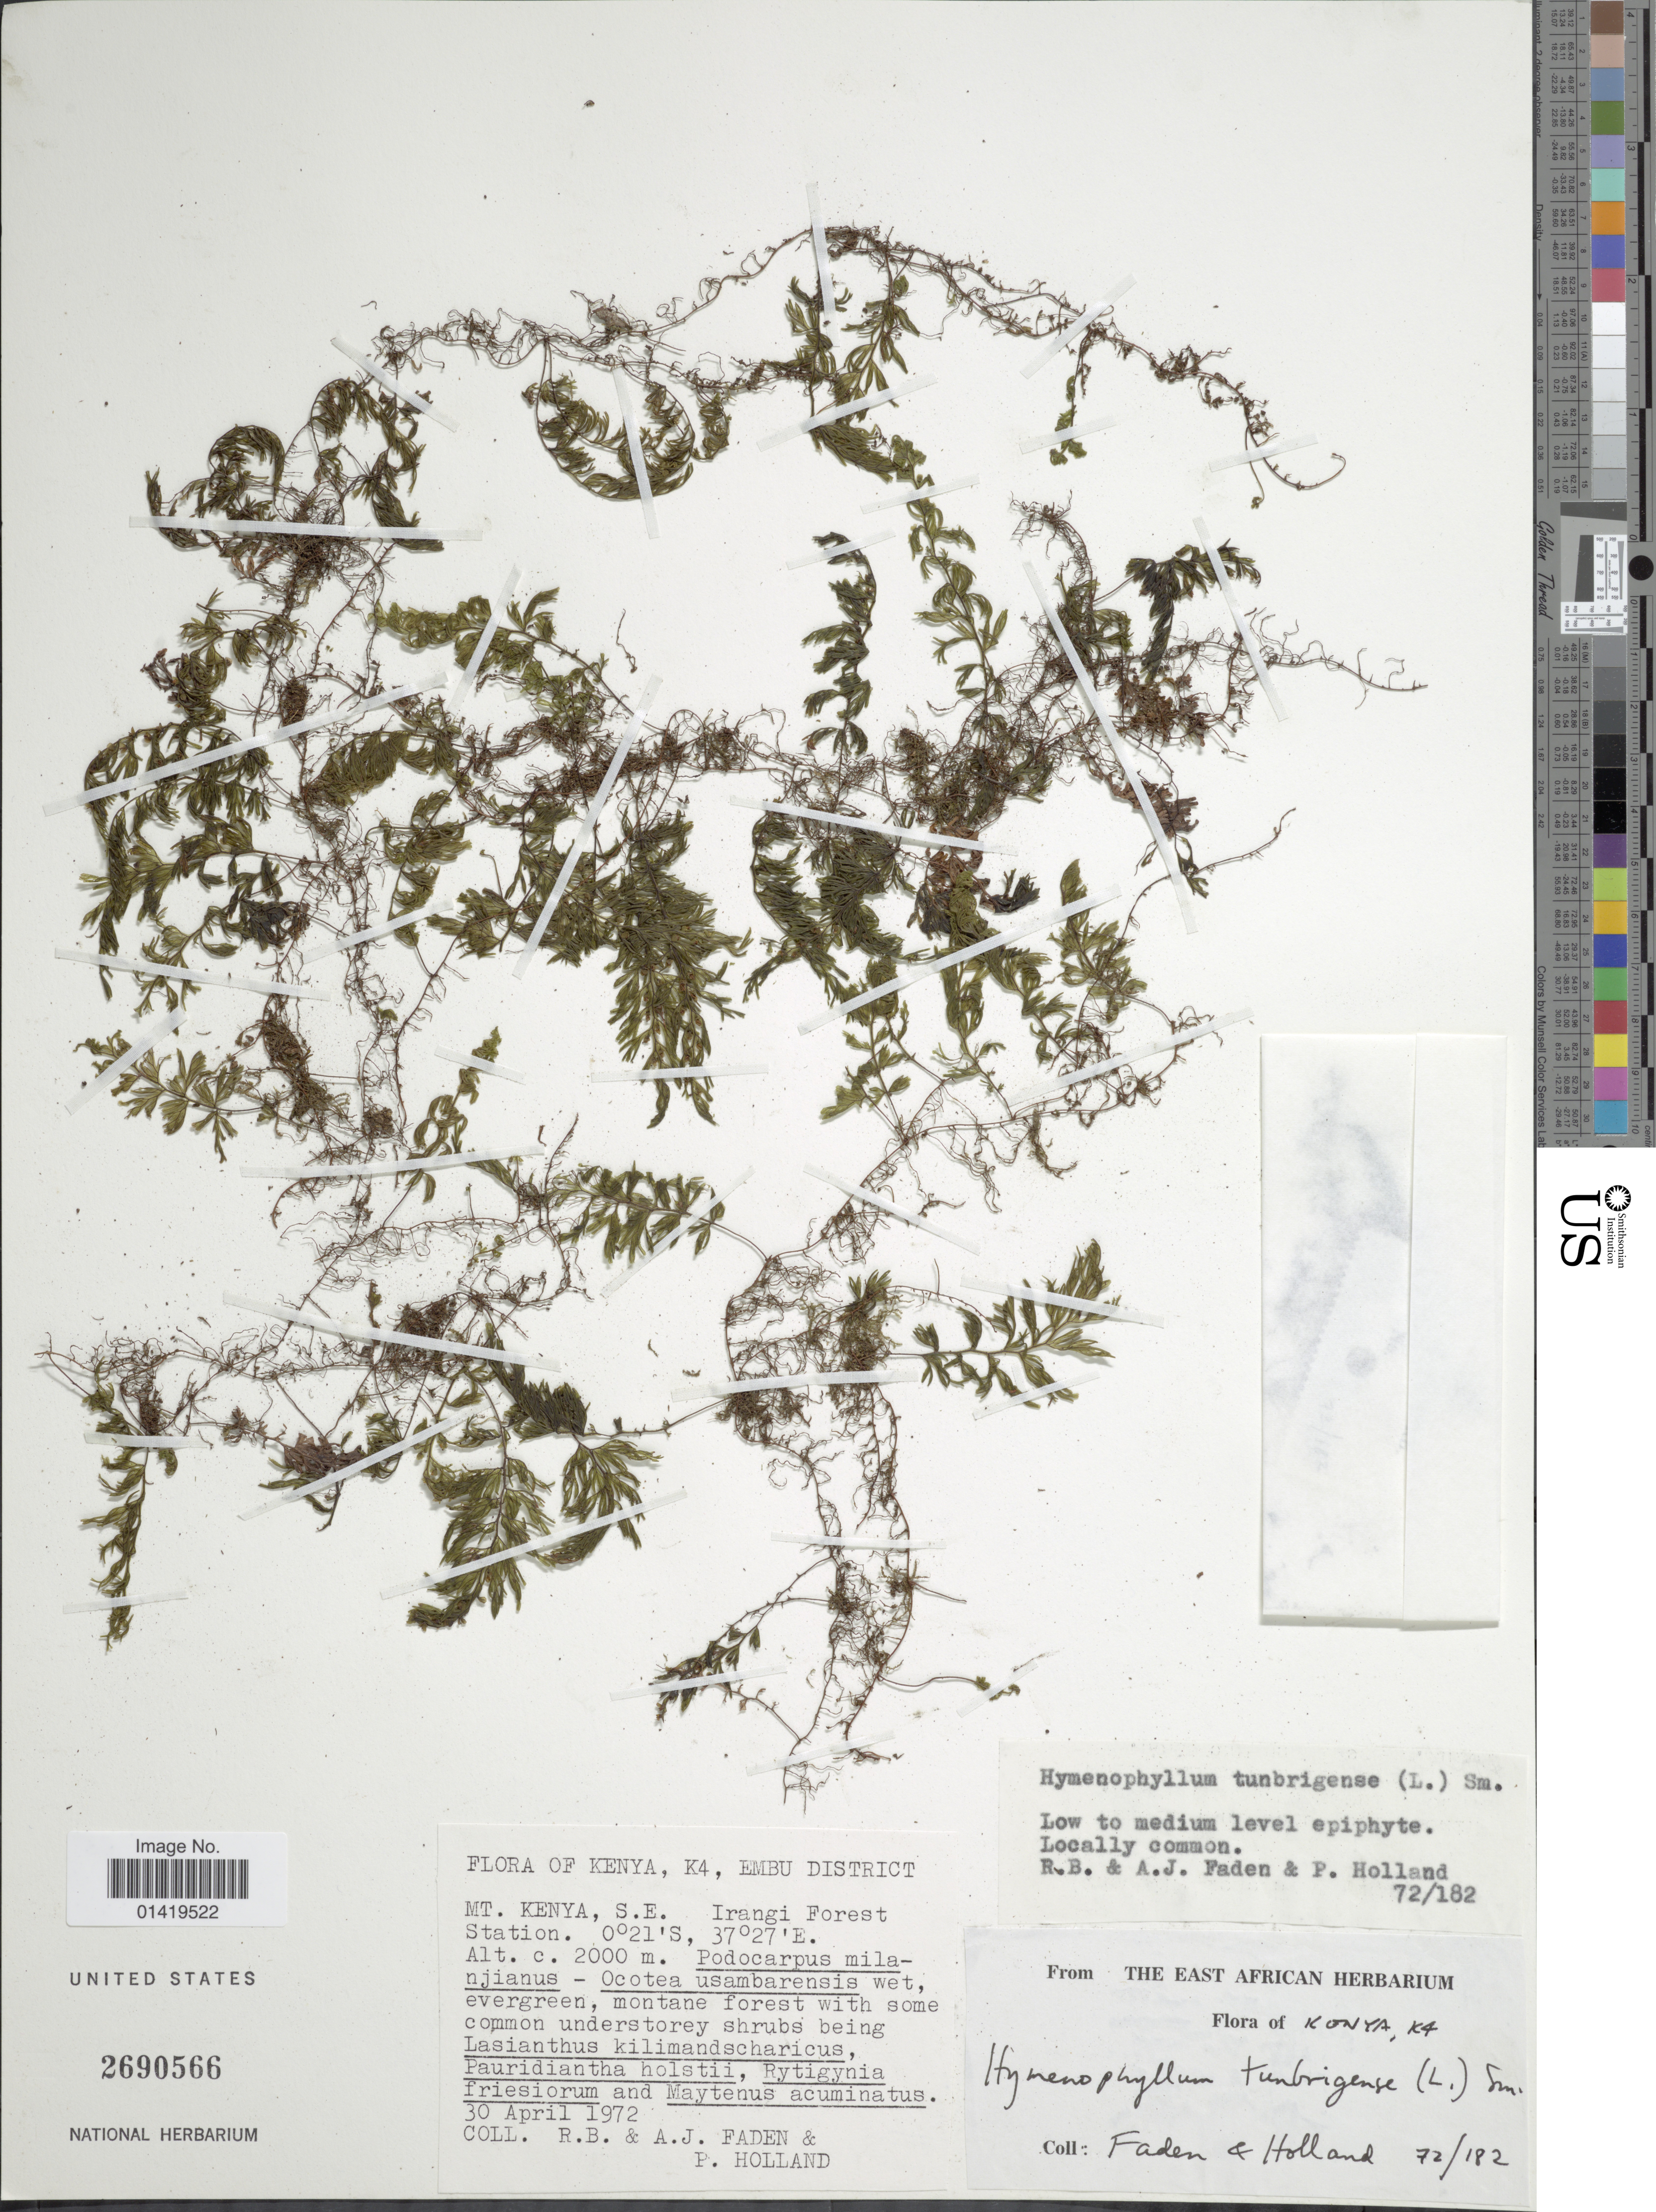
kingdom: Plantae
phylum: Tracheophyta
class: Polypodiopsida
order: Hymenophyllales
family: Hymenophyllaceae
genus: Hymenophyllum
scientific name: Hymenophyllum tunbrigense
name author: (L.) Small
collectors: R. B. Faden, A. J. Faden & P. Holland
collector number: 72/182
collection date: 1972-04-30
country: Kenya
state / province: Embu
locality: Kenya, K4 Embu district Mt. Kenya S.E. Irangi forest station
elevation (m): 2000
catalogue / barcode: US 2690566